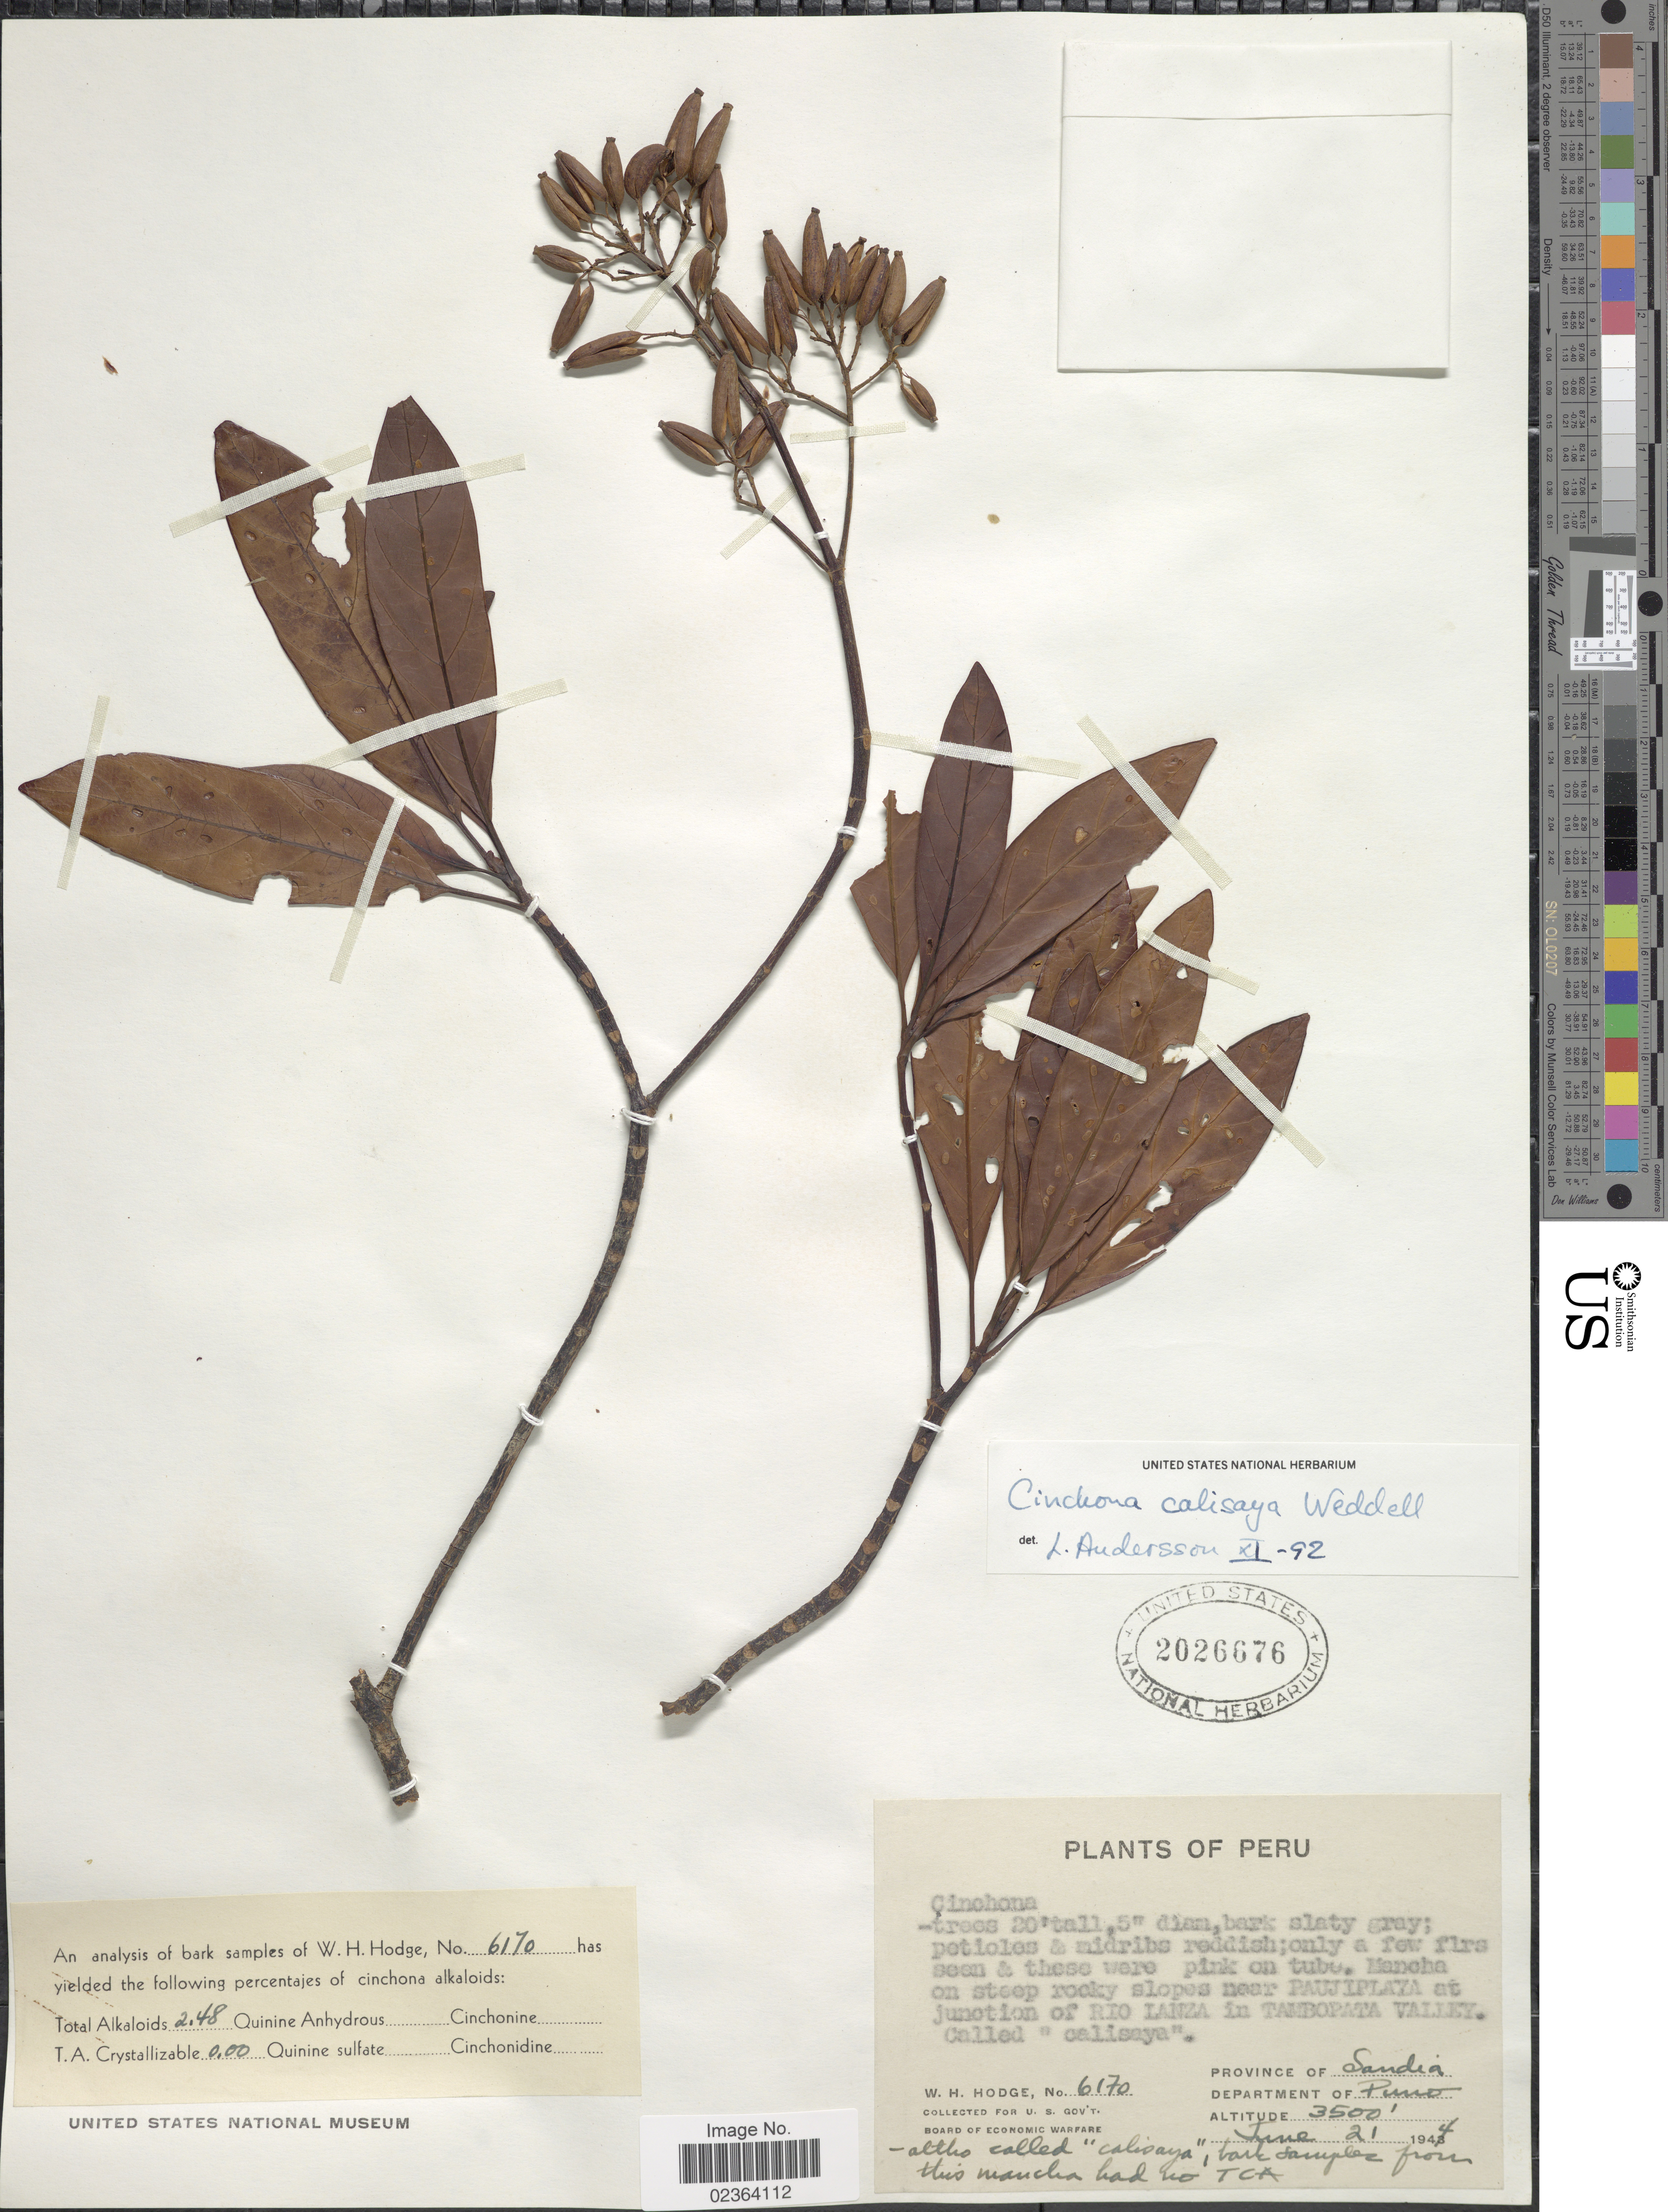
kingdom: Plantae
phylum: Tracheophyta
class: Magnoliopsida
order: Gentianales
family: Rubiaceae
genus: Cinchona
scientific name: Cinchona calisaya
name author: Wedd.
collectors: W. Hodge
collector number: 6170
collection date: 1944-06-21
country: Peru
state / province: Puno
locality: Province of Sandia, Department of Puno, mancha on steep rocky slopes near Paujiplaya at junction of Rio Lanza in Tambopata Valley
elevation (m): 1067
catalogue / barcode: US 2026676